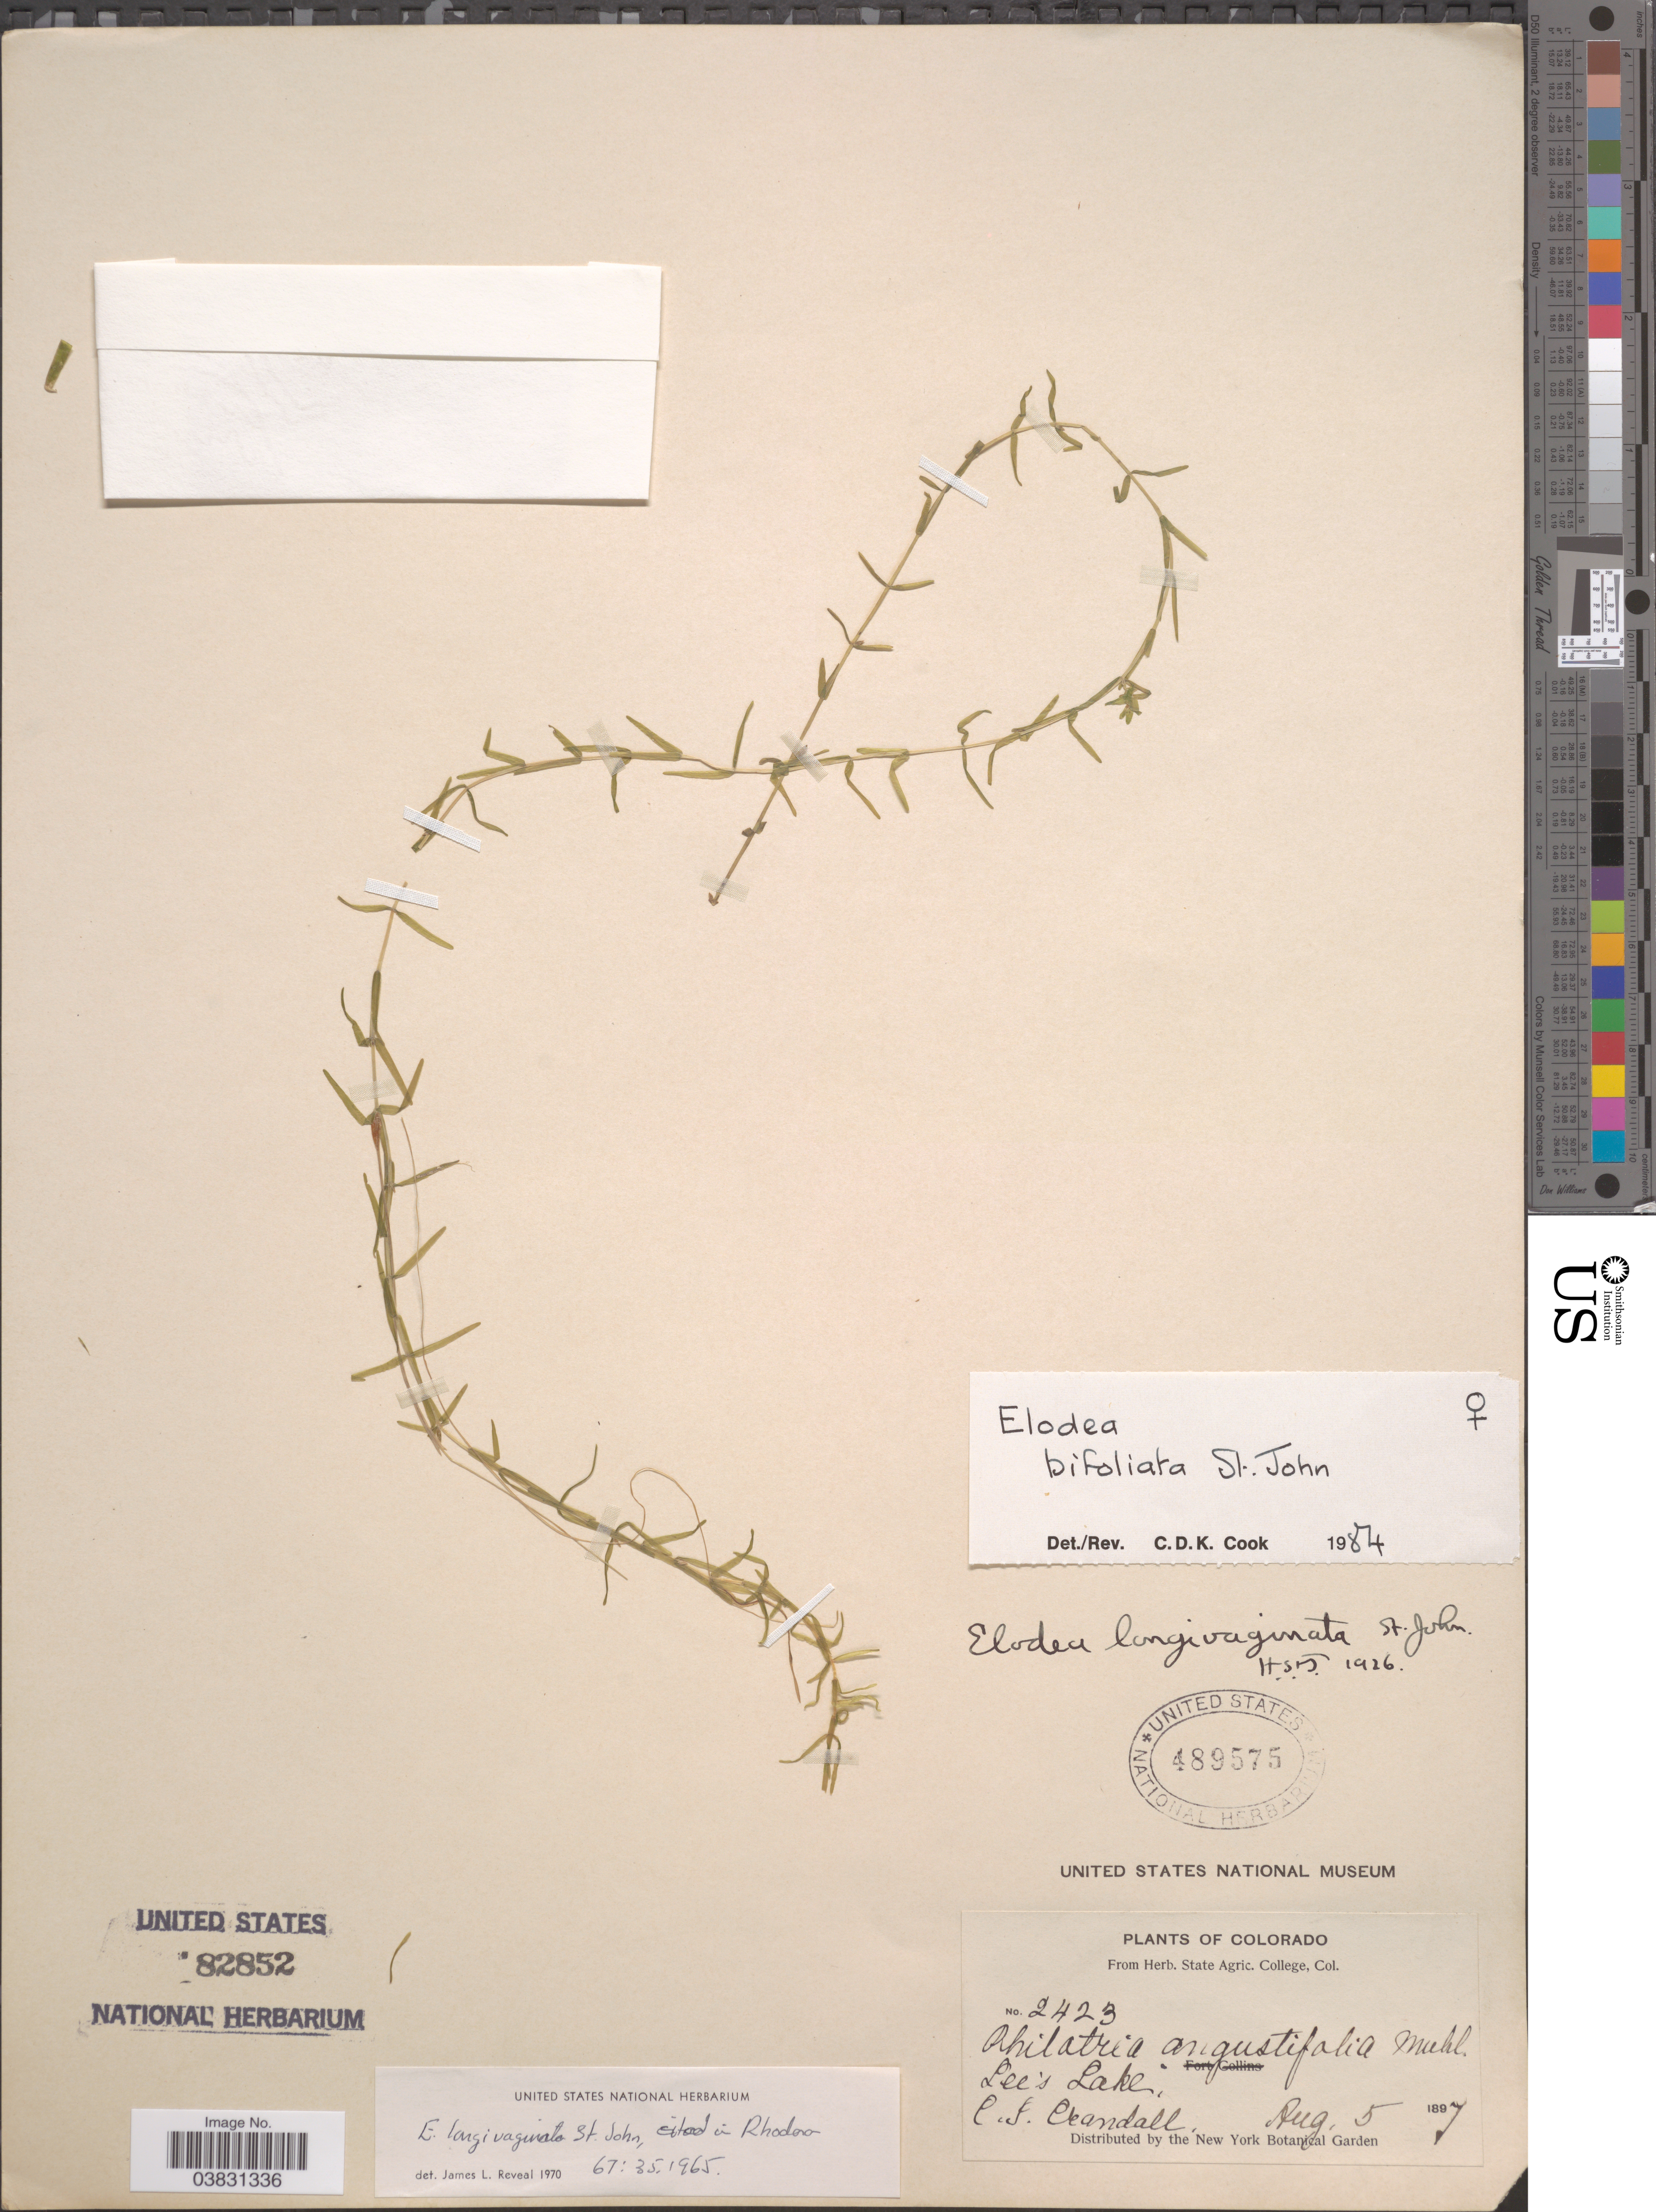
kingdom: Plantae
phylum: Tracheophyta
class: Liliopsida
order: Alismatales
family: Hydrocharitaceae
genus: Elodea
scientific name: Elodea bifoliata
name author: H. St. John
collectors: C. Crandall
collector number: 2423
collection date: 1897-08-05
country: United States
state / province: Colorado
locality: Lee's Lake.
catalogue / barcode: US 489575